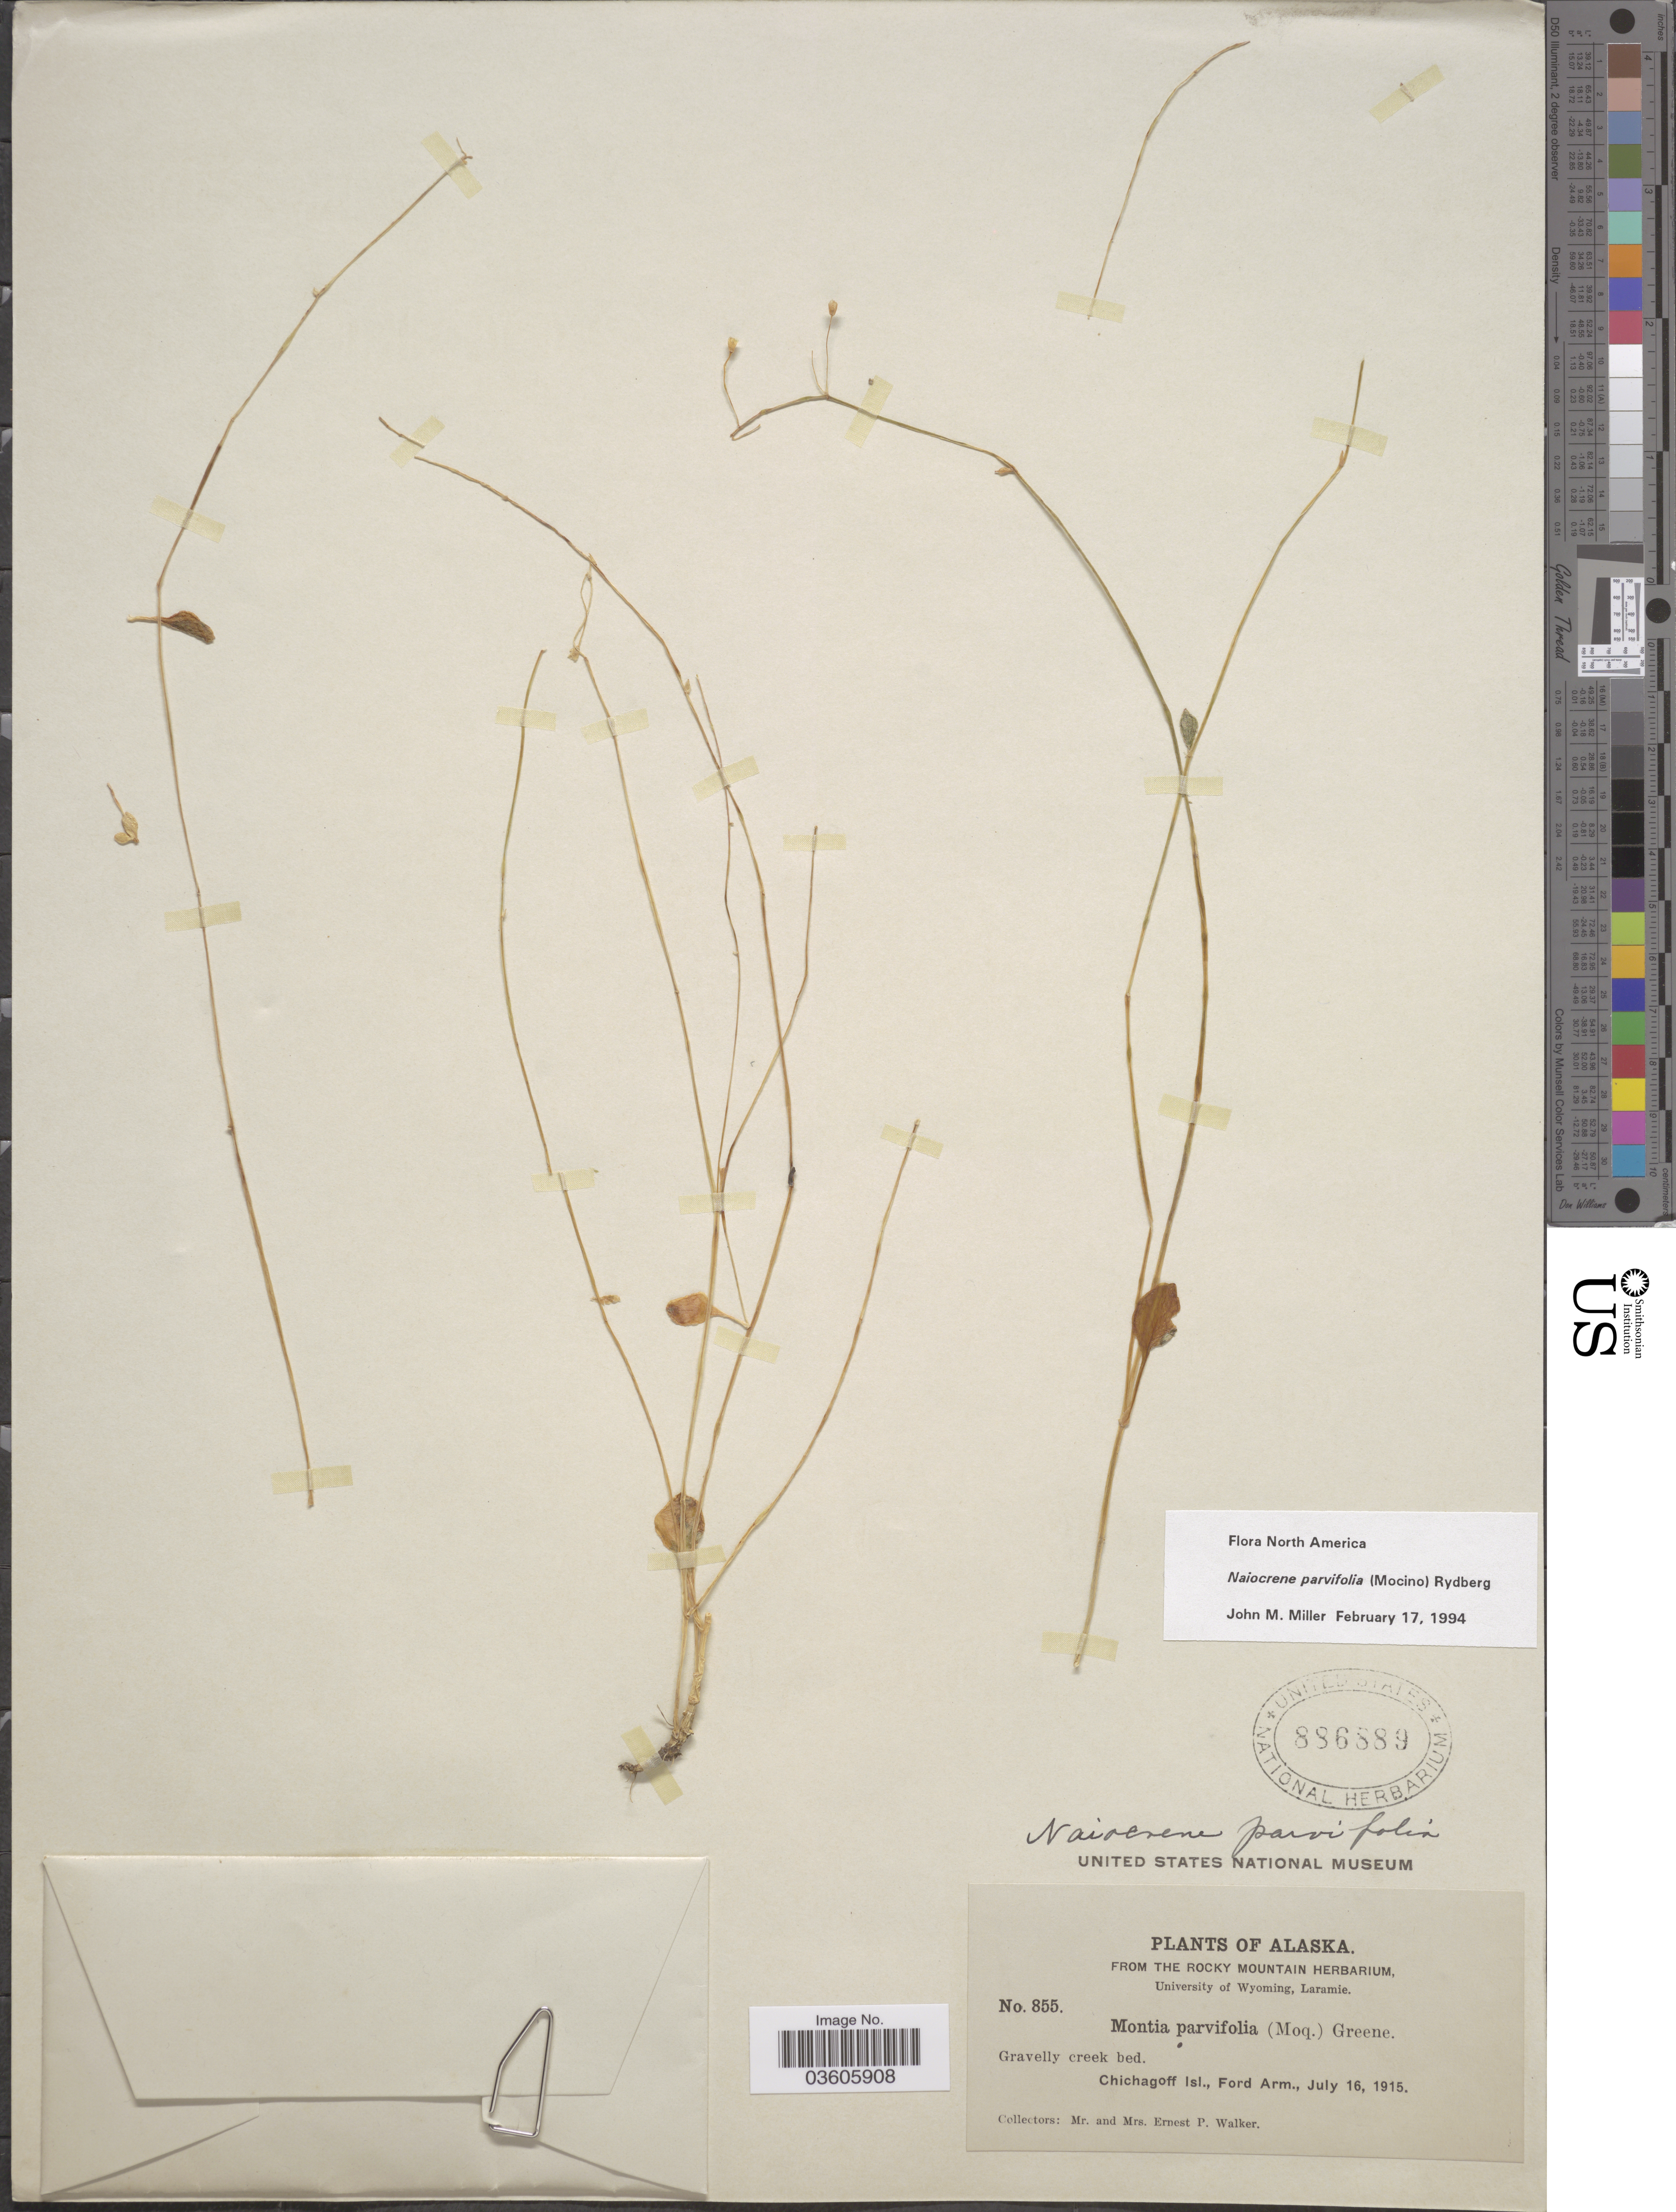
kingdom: Plantae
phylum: Tracheophyta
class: Magnoliopsida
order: Caryophyllales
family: Montiaceae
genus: Montia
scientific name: Montia parvifolia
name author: (Moc. ex DC.) Greene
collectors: E. P. Walker & E. Walker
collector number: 855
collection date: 1915-07-16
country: United States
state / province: Alaska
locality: Chichagoff Isl., Ford Arm.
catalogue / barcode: US 886889